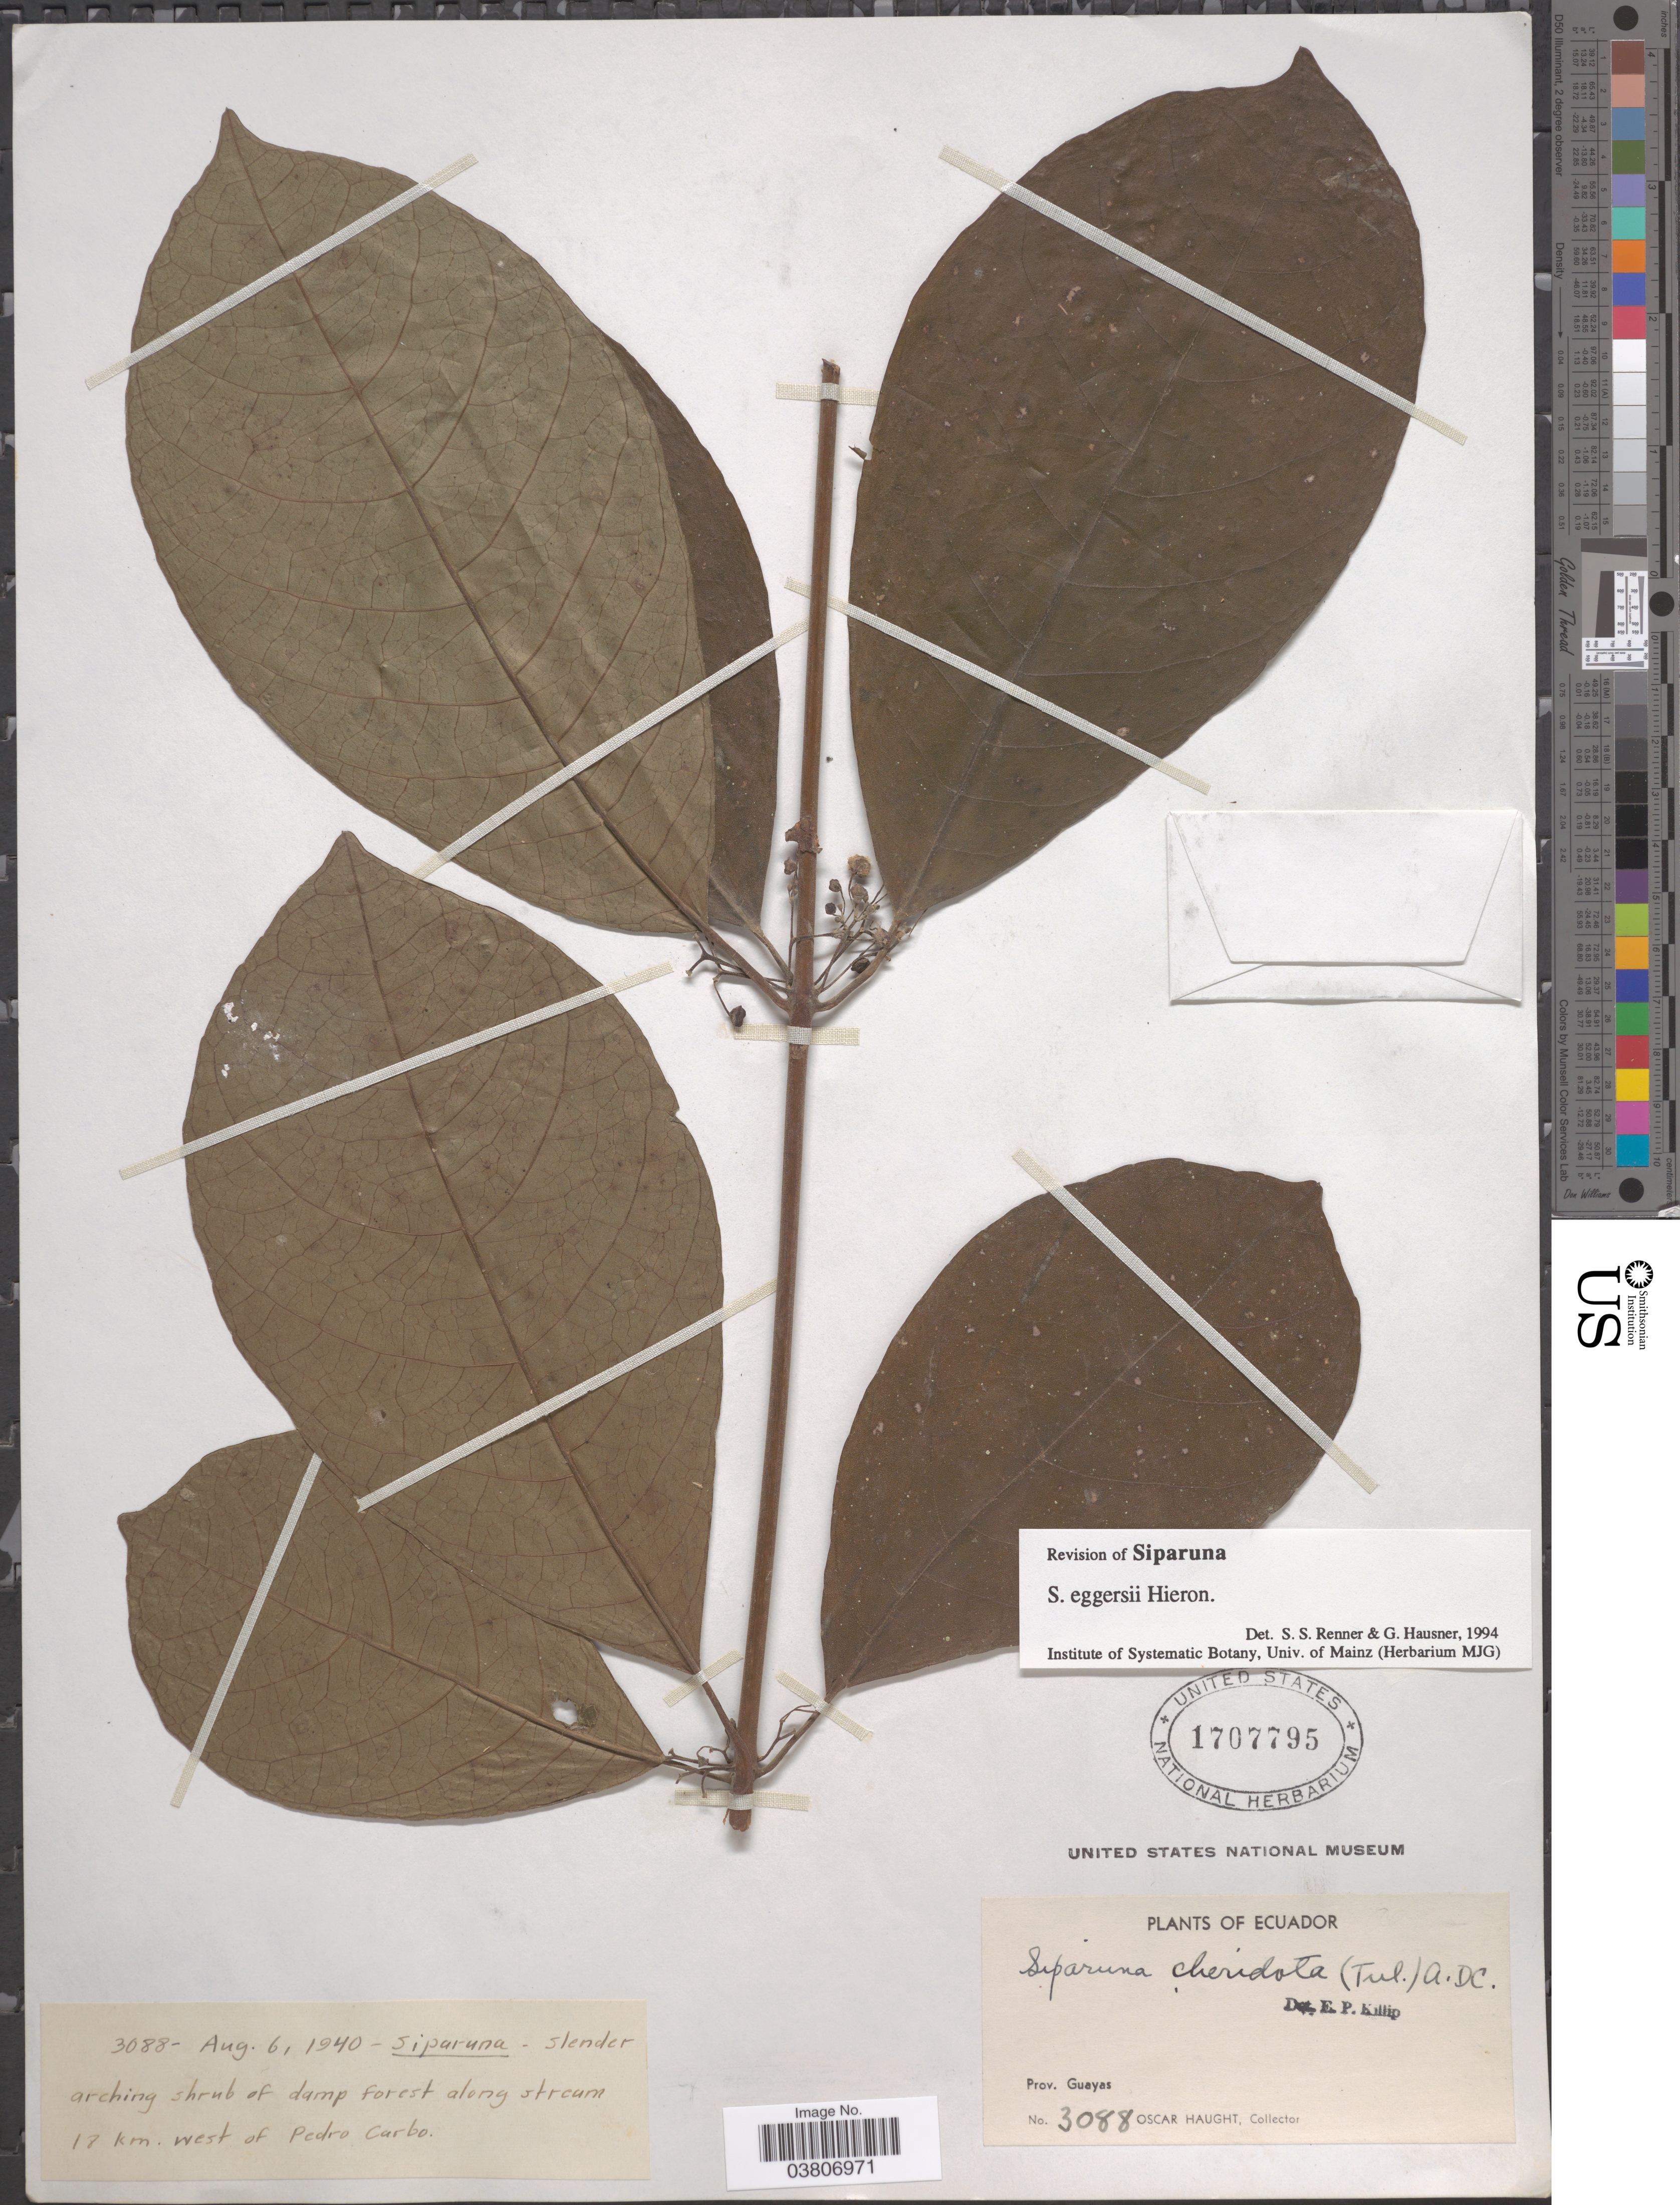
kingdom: Plantae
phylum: Tracheophyta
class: Magnoliopsida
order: Laurales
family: Siparunaceae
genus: Siparuna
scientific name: Siparuna eggersii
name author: Hieron.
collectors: O. L. Haught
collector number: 3088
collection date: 1940-08-06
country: Ecuador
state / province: Guayas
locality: Forest along stream 17 km. west of Pedro Carbo.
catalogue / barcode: US 1707795